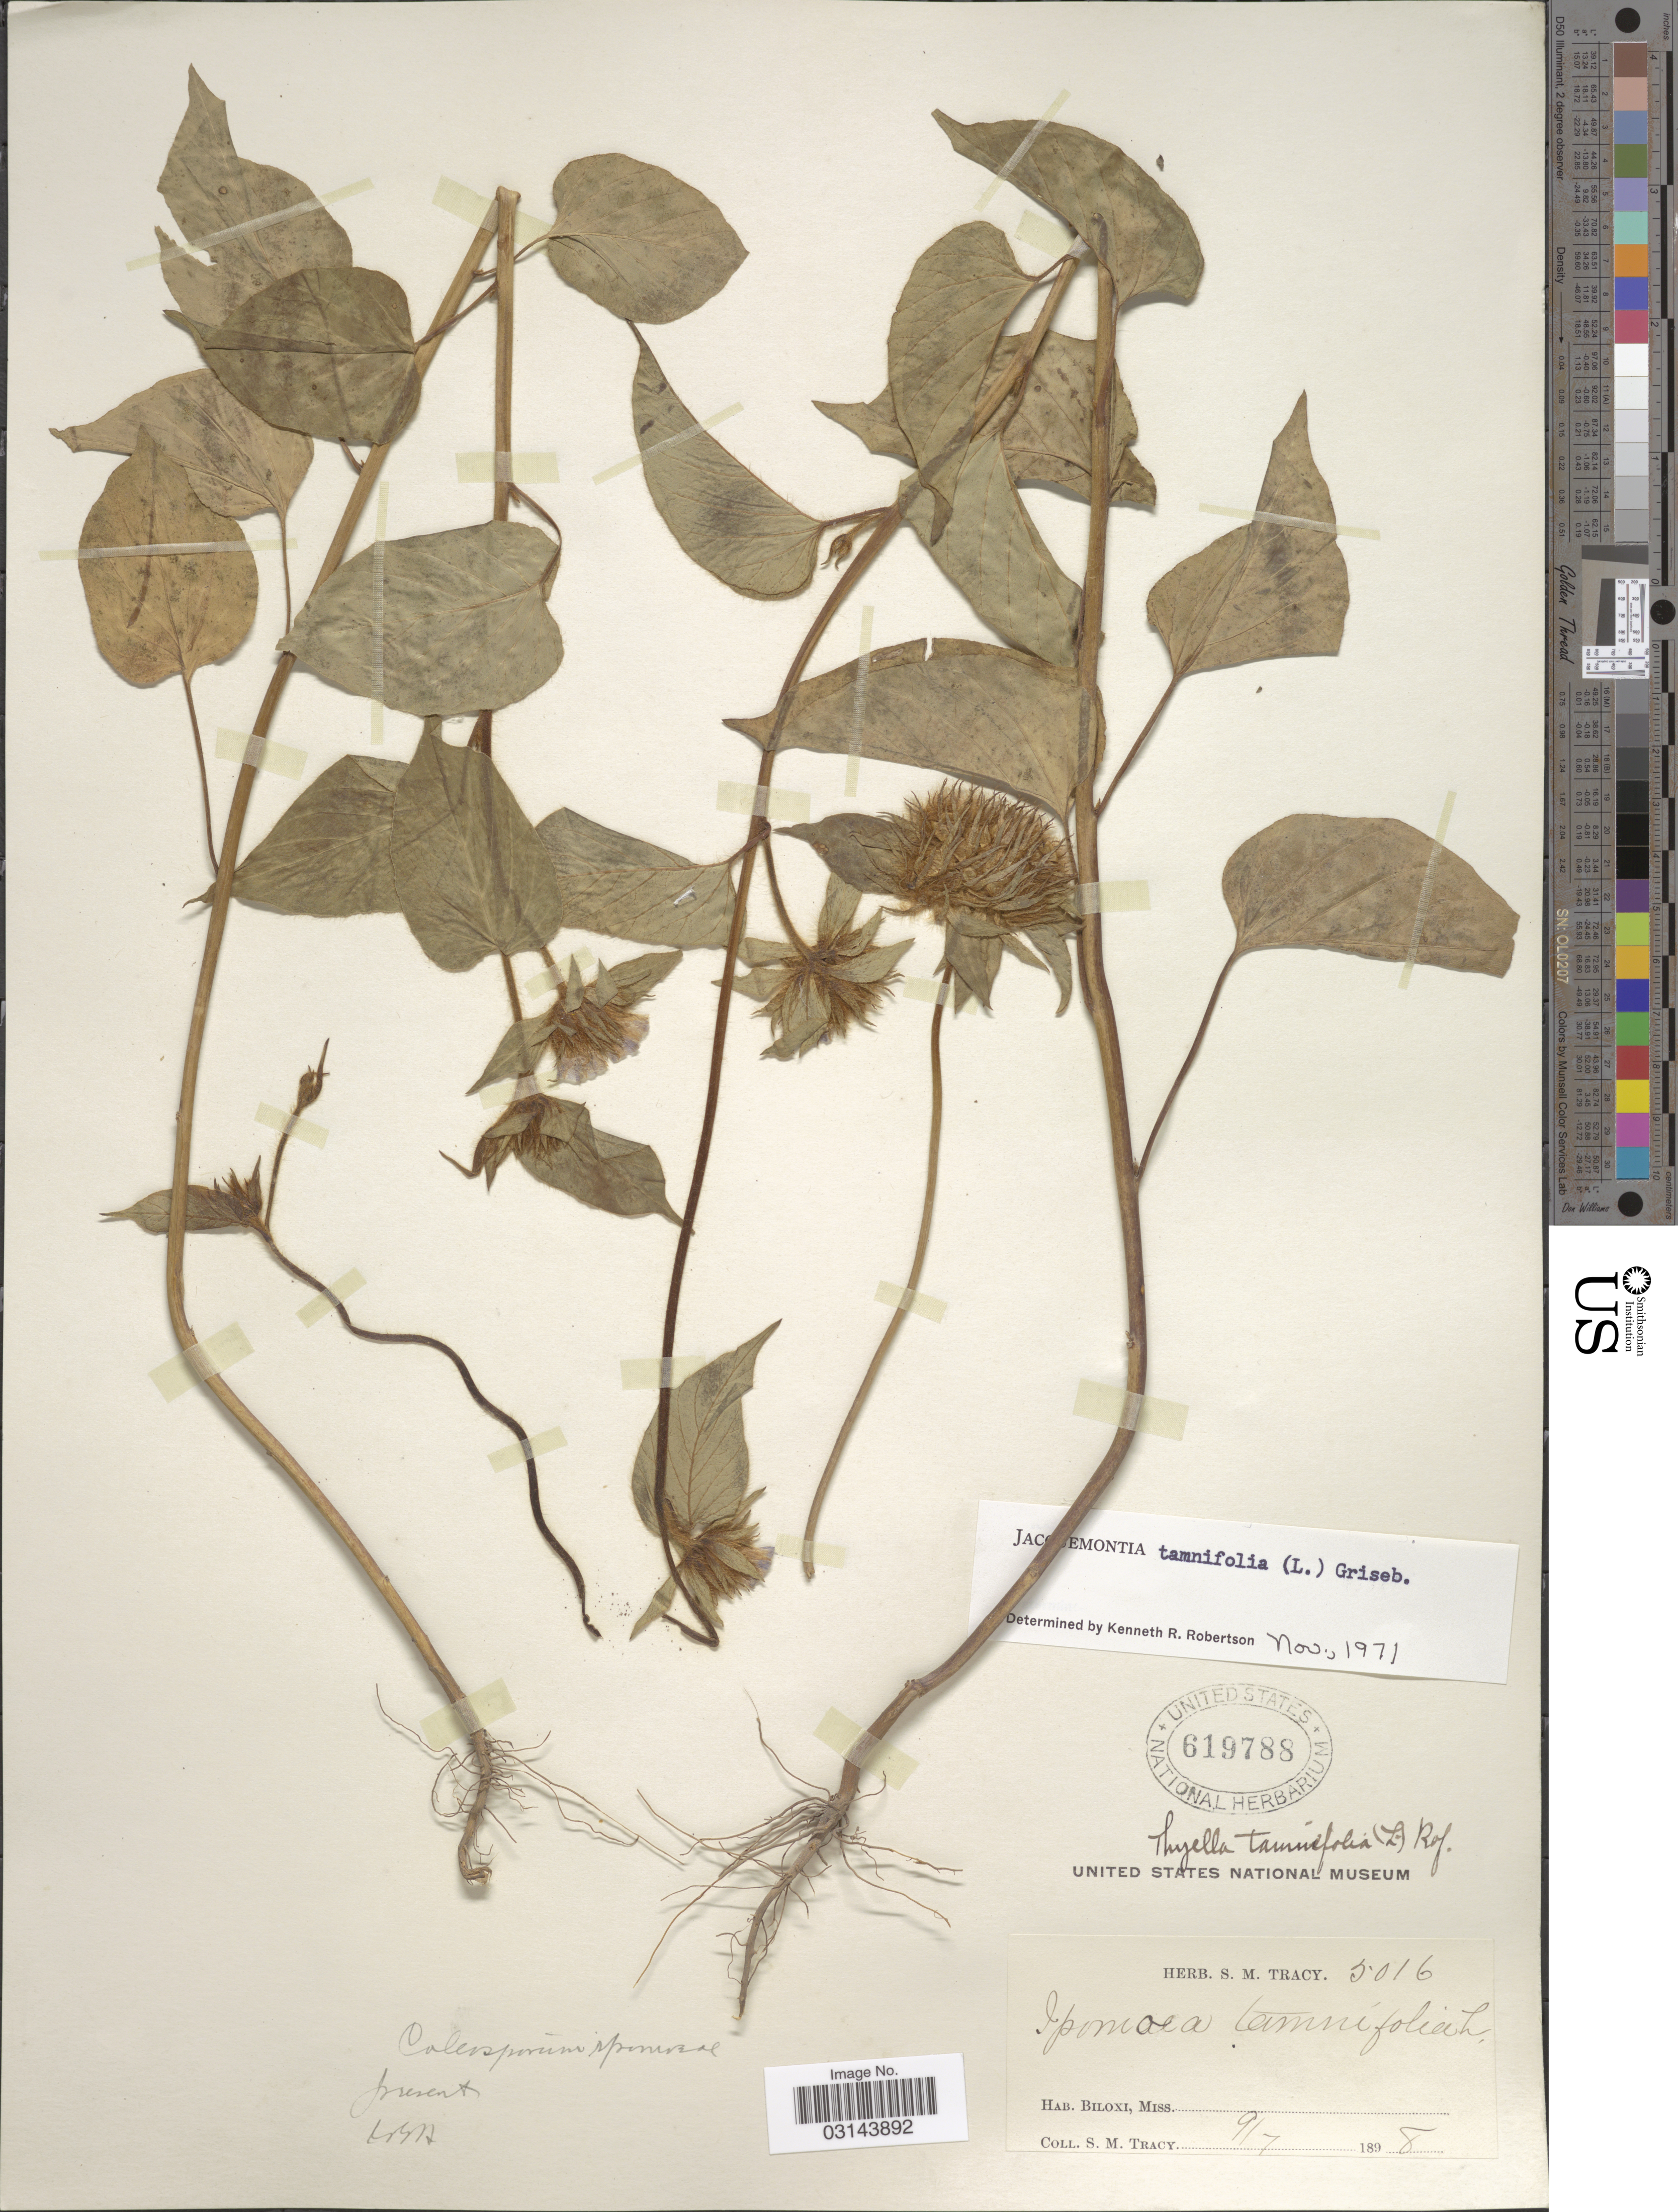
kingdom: Plantae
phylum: Tracheophyta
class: Magnoliopsida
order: Solanales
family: Convolvulaceae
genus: Jacquemontia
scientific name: Jacquemontia tamnifolia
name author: (L.) Griseb.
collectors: S. M. Tracy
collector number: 5016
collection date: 1898-09-07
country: United States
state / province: Mississippi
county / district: Harrison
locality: Biloxi, Miss.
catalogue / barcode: US 619788